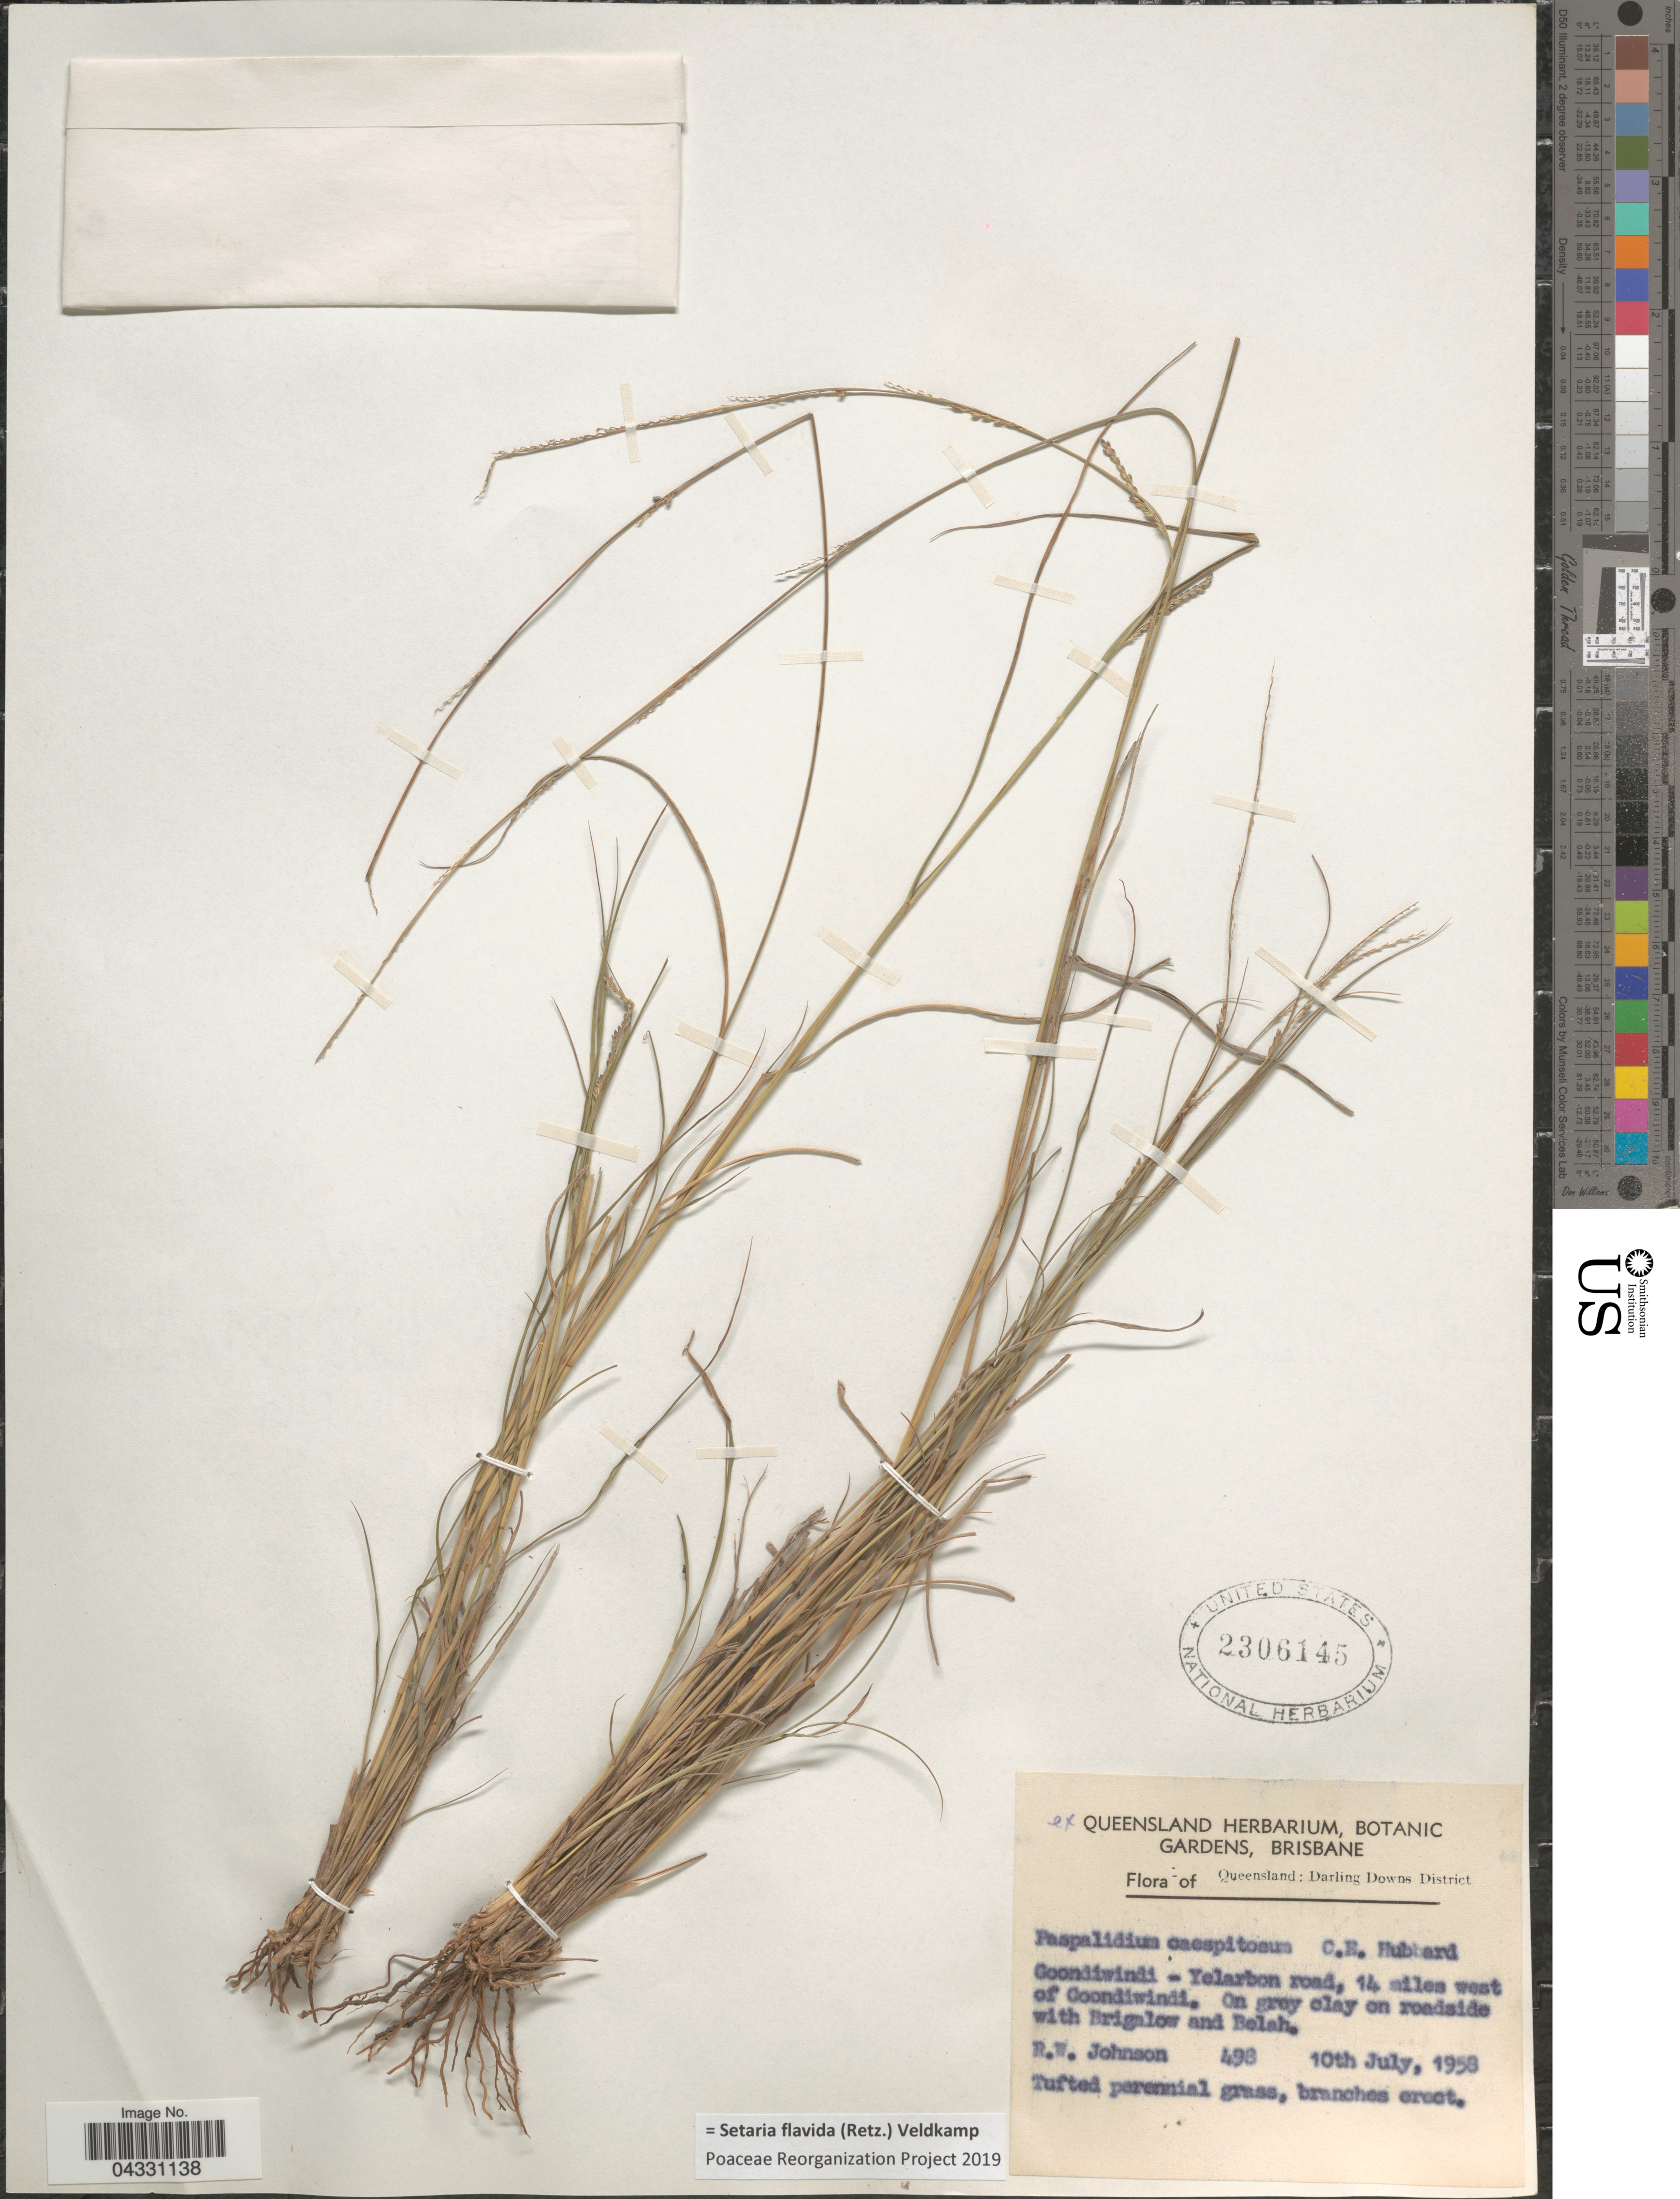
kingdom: Plantae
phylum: Tracheophyta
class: Liliopsida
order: Poales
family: Poaceae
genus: Setaria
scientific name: Setaria flavida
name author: (Retz.) Veldkamp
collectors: R. W. Johnson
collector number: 498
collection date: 1958-07-10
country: Australia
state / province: Queensland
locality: Darling Downs District. Goondiwindi - Yelarbon road, 14 miles west of Goondiwindi.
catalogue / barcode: US 2306145